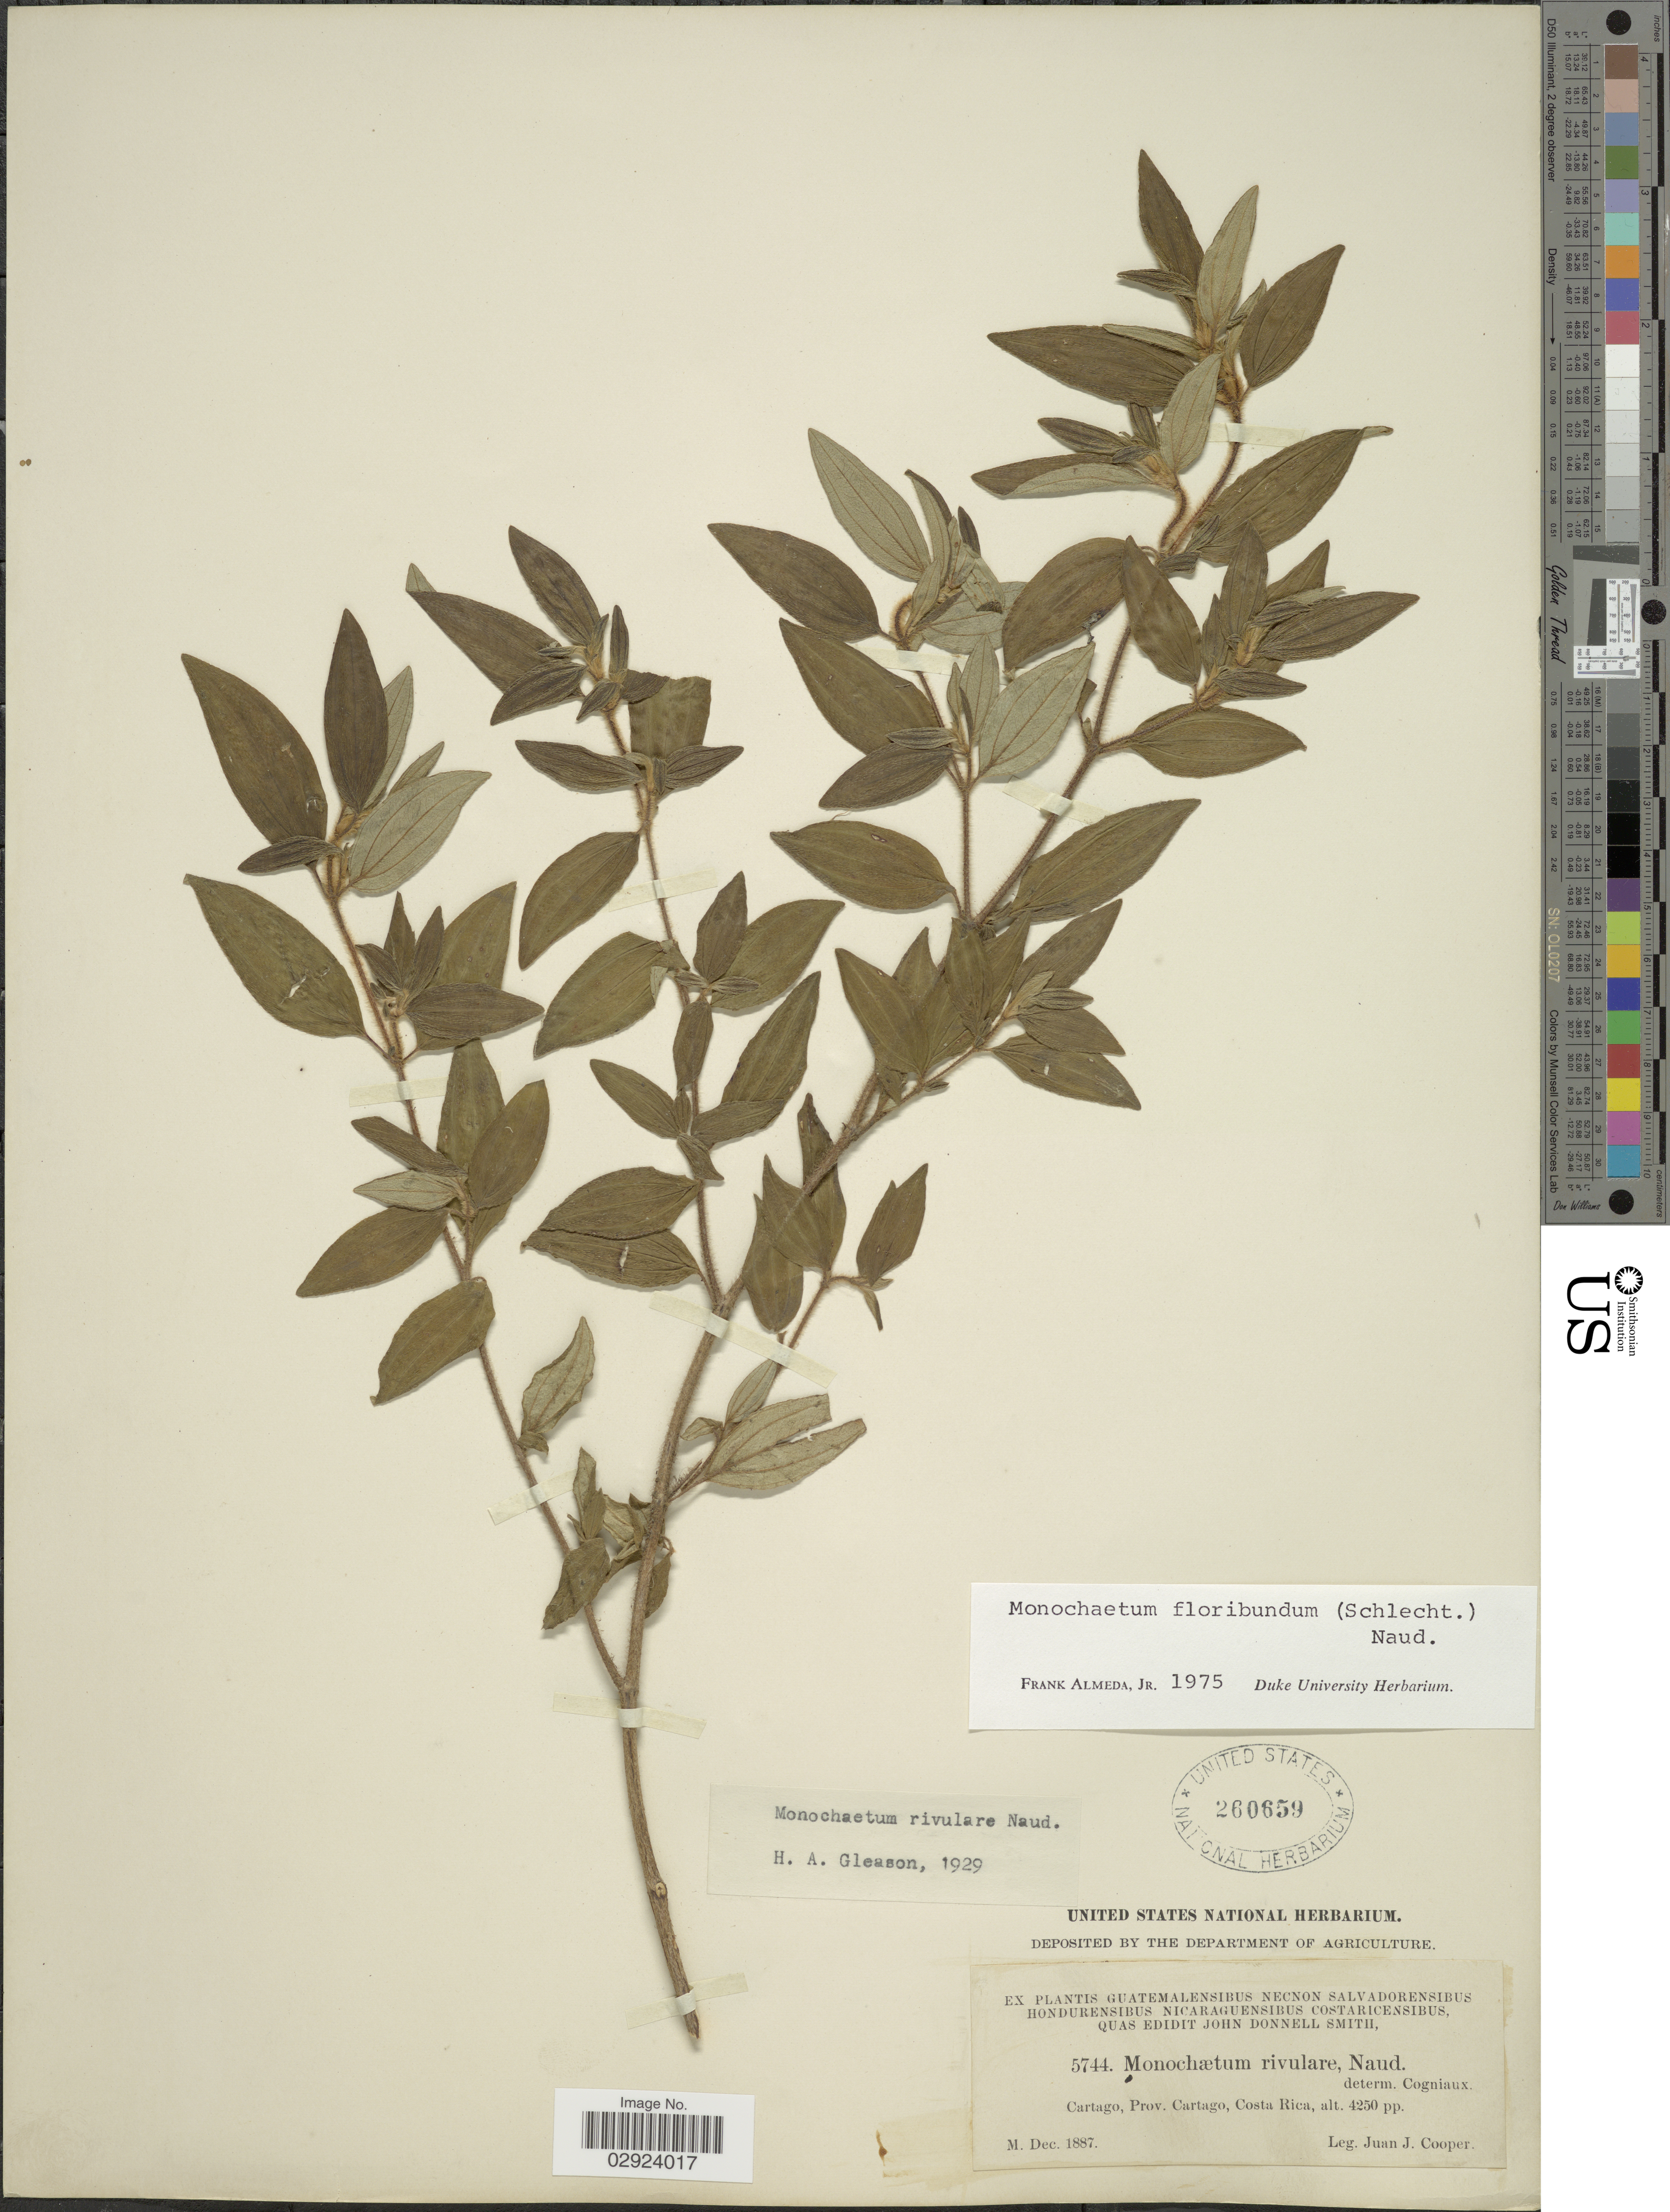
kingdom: Plantae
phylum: Tracheophyta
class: Magnoliopsida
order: Myrtales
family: Melastomataceae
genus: Monochaetum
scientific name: Monochaetum floribundum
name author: (Schltdl.) Naudin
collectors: J. J. Cooper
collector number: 5744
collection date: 1887-12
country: Costa Rica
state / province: Cartago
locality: Cartago, Costa Rica.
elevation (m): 1295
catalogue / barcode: US 260659